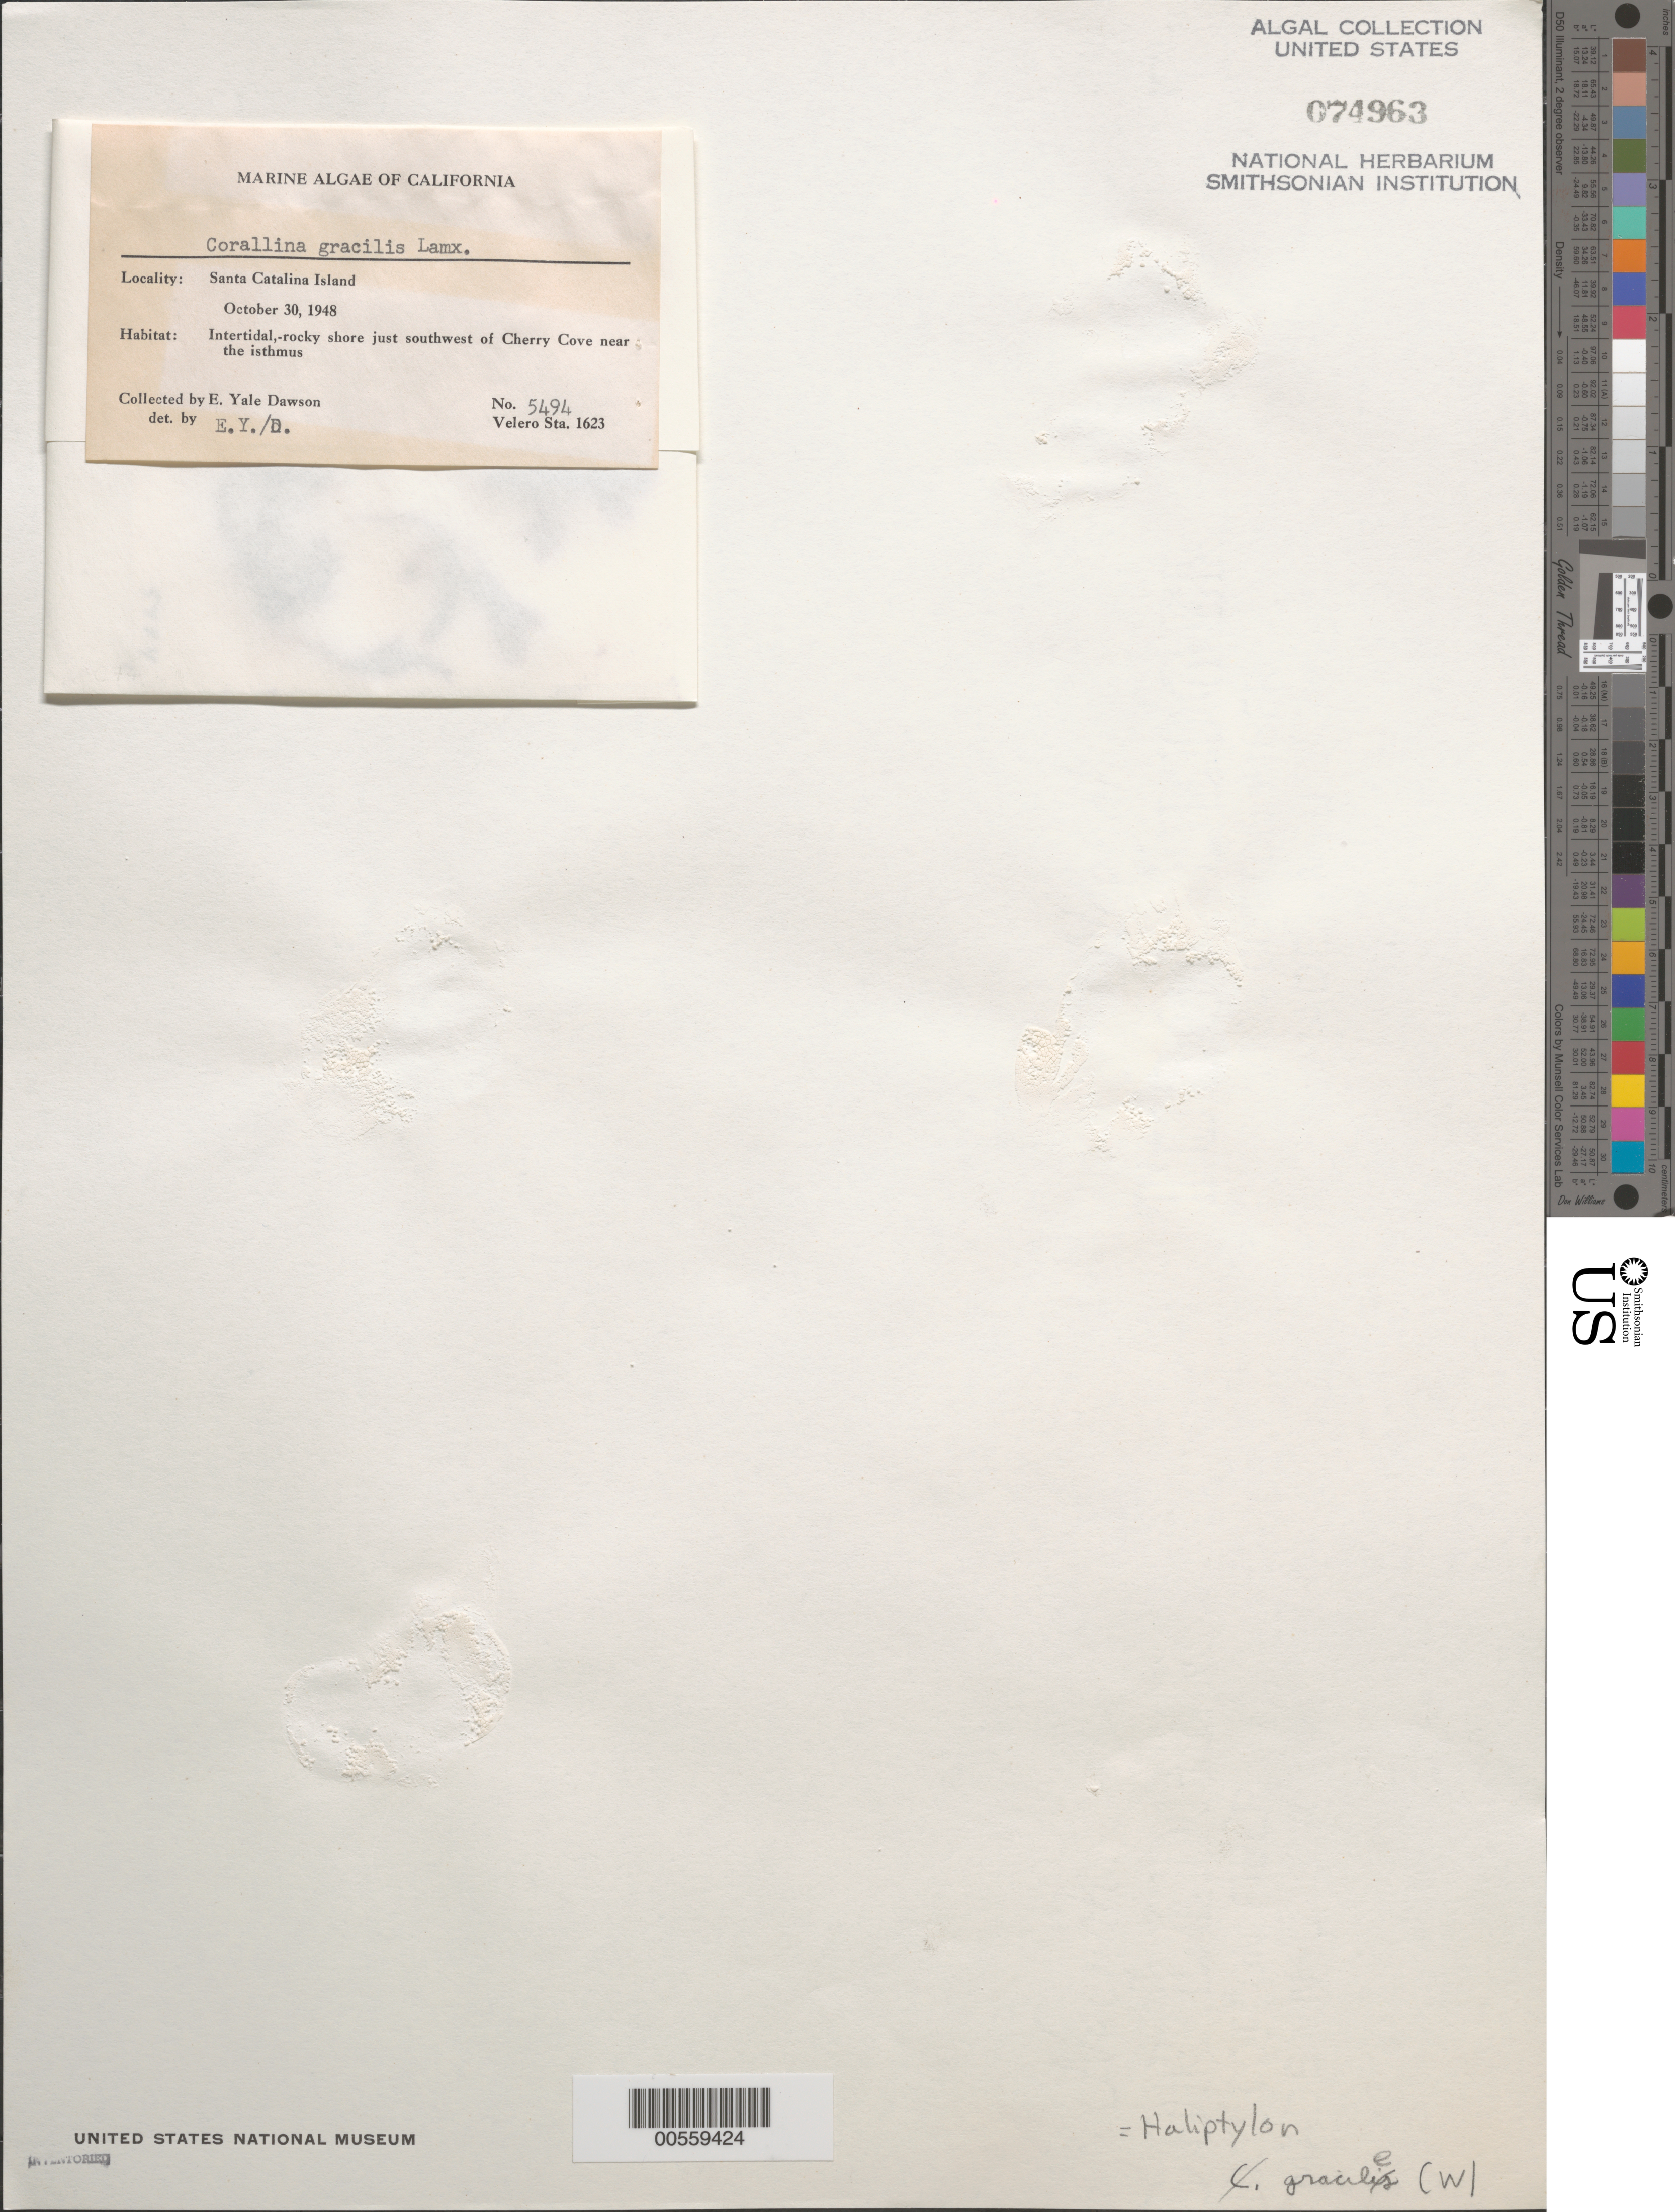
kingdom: Plantae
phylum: Rhodophyta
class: Florideophyceae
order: Corallinales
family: Corallinaceae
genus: Jania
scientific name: Jania rosea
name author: (Lam.) Decne.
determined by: Algae name updating Project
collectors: E. Y. Dawson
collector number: EYD 5494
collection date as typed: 30 Oct 1948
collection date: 1948-10-30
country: United States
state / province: California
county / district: Los Angeles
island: Santa Catalina Island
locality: Just southwest of Cherry Cove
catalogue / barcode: US 74963